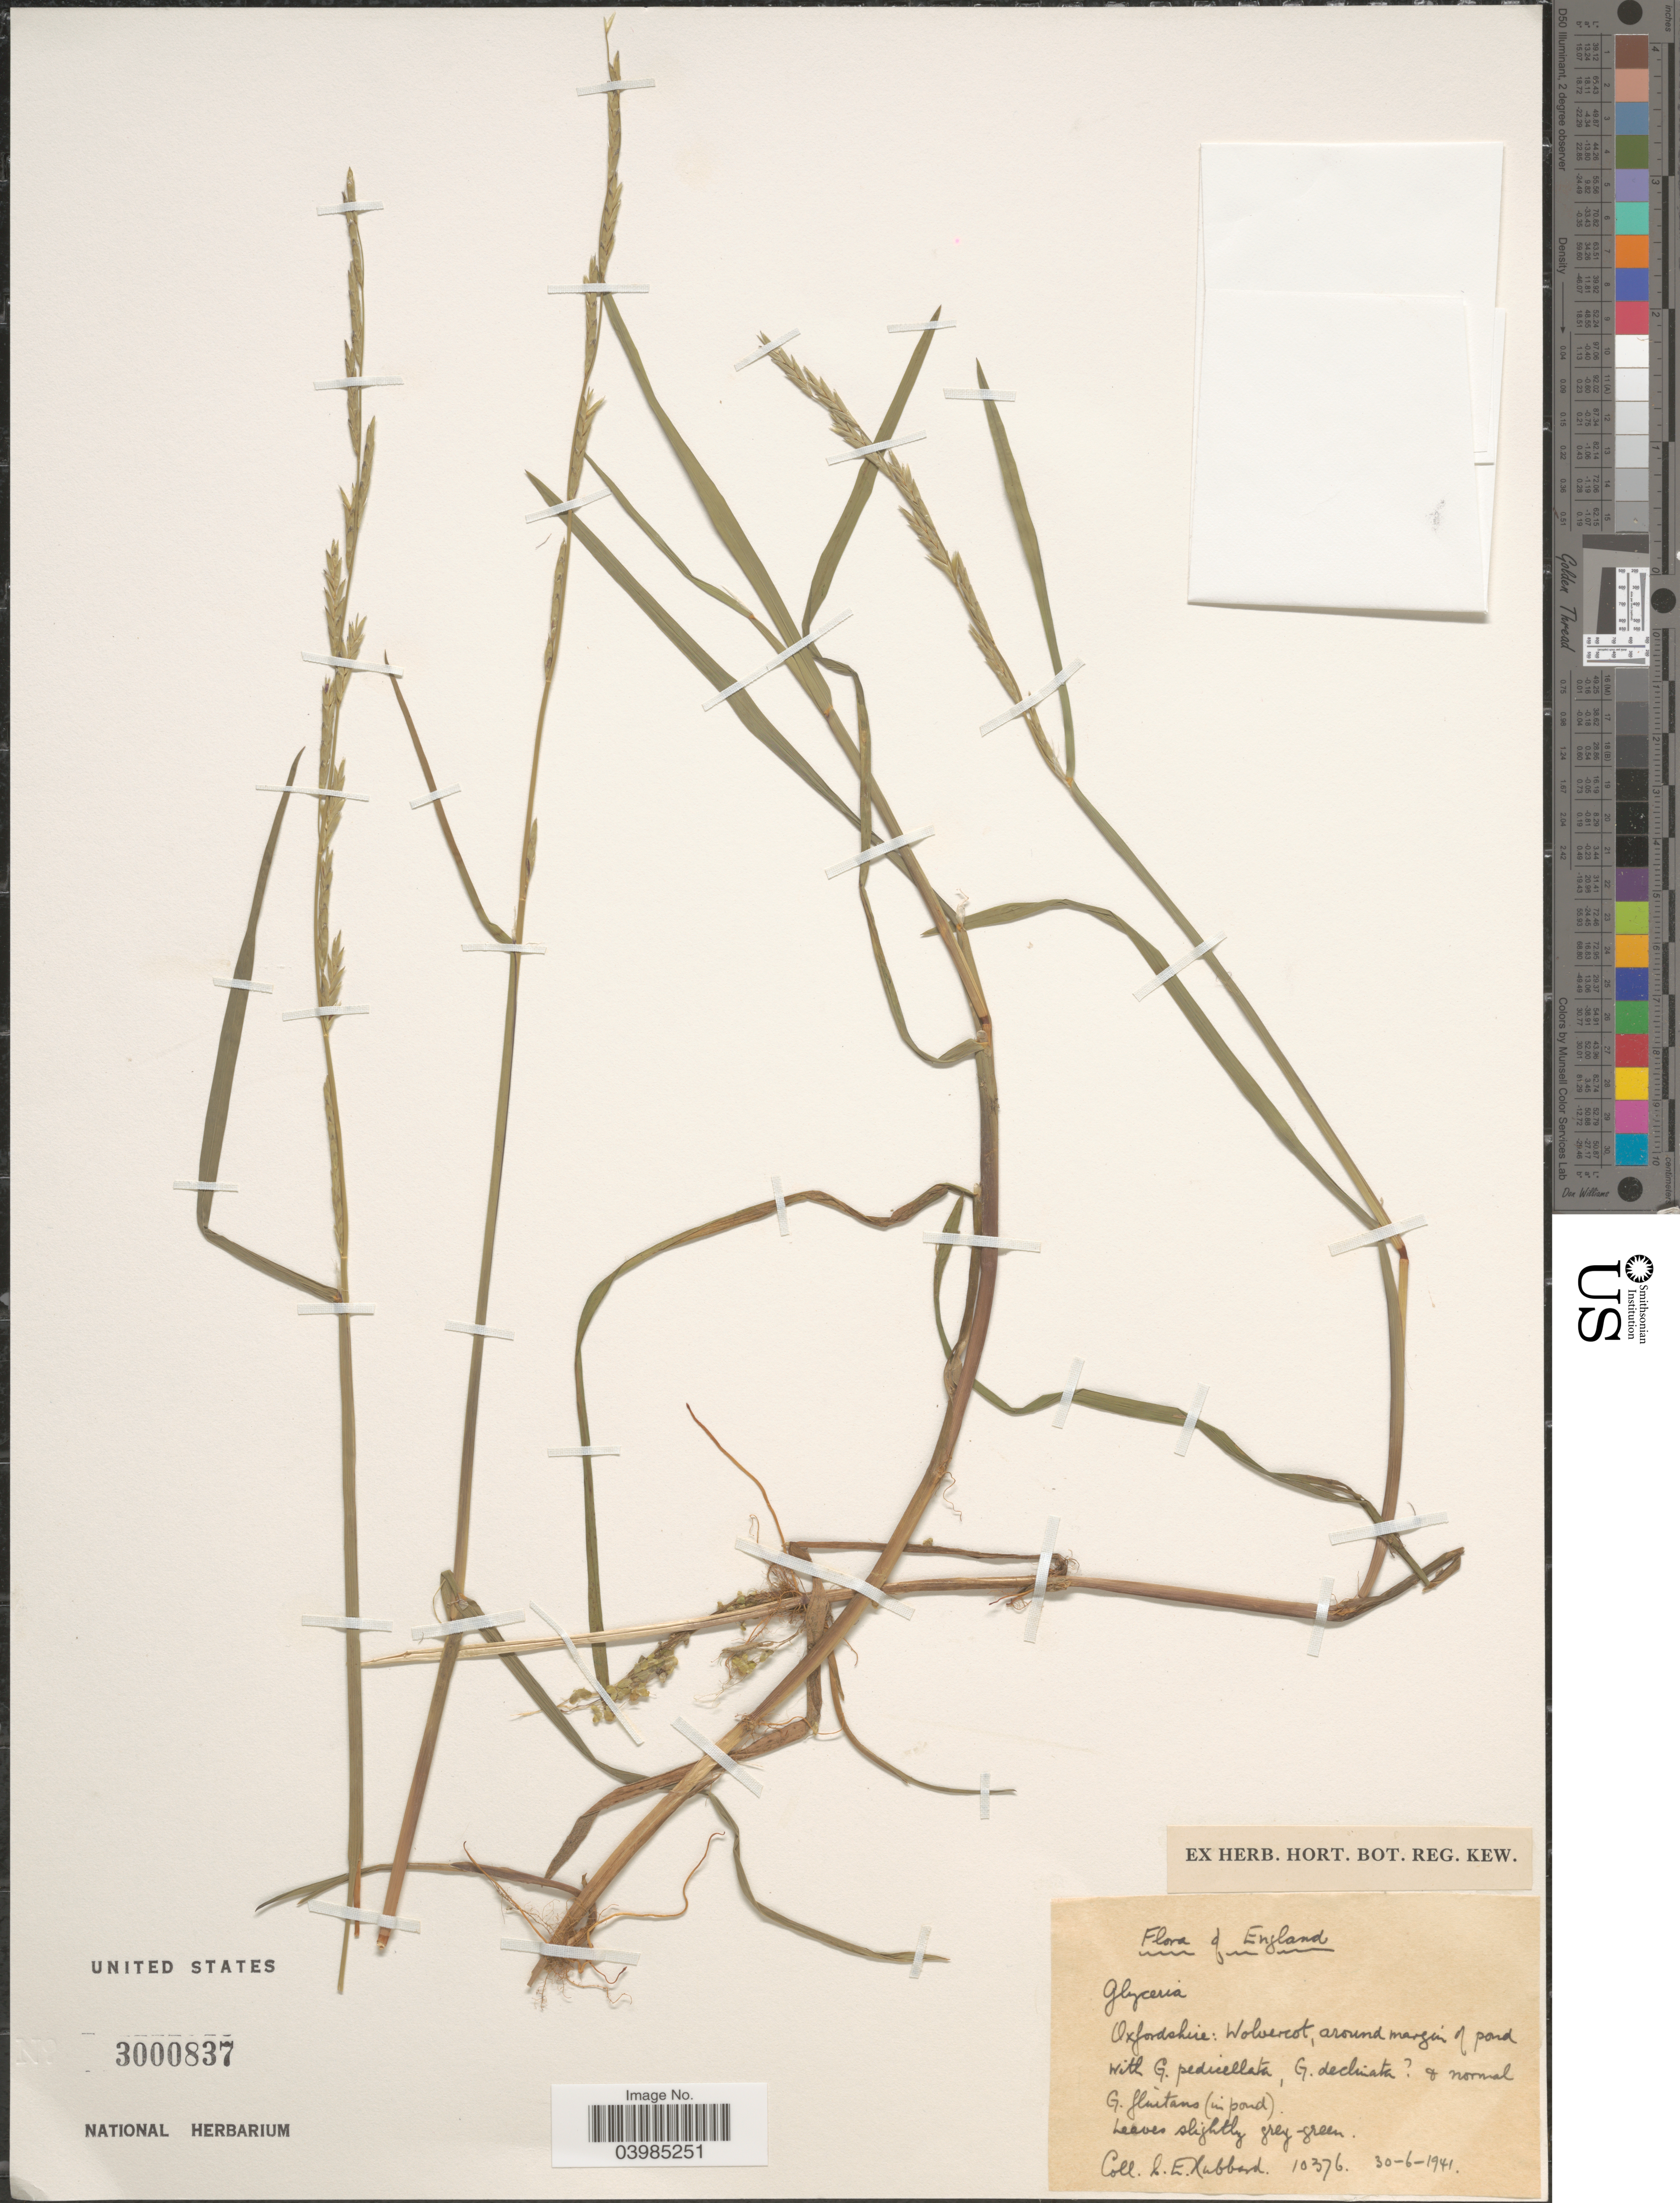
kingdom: Plantae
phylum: Tracheophyta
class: Liliopsida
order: Poales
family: Poaceae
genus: Glyceria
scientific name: Glyceria sp.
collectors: C. E. Hubbard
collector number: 10376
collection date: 1941-06-30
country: United Kingdom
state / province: England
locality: Oxfordshire: Wolverot, around margin of pond.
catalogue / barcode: US 3000837